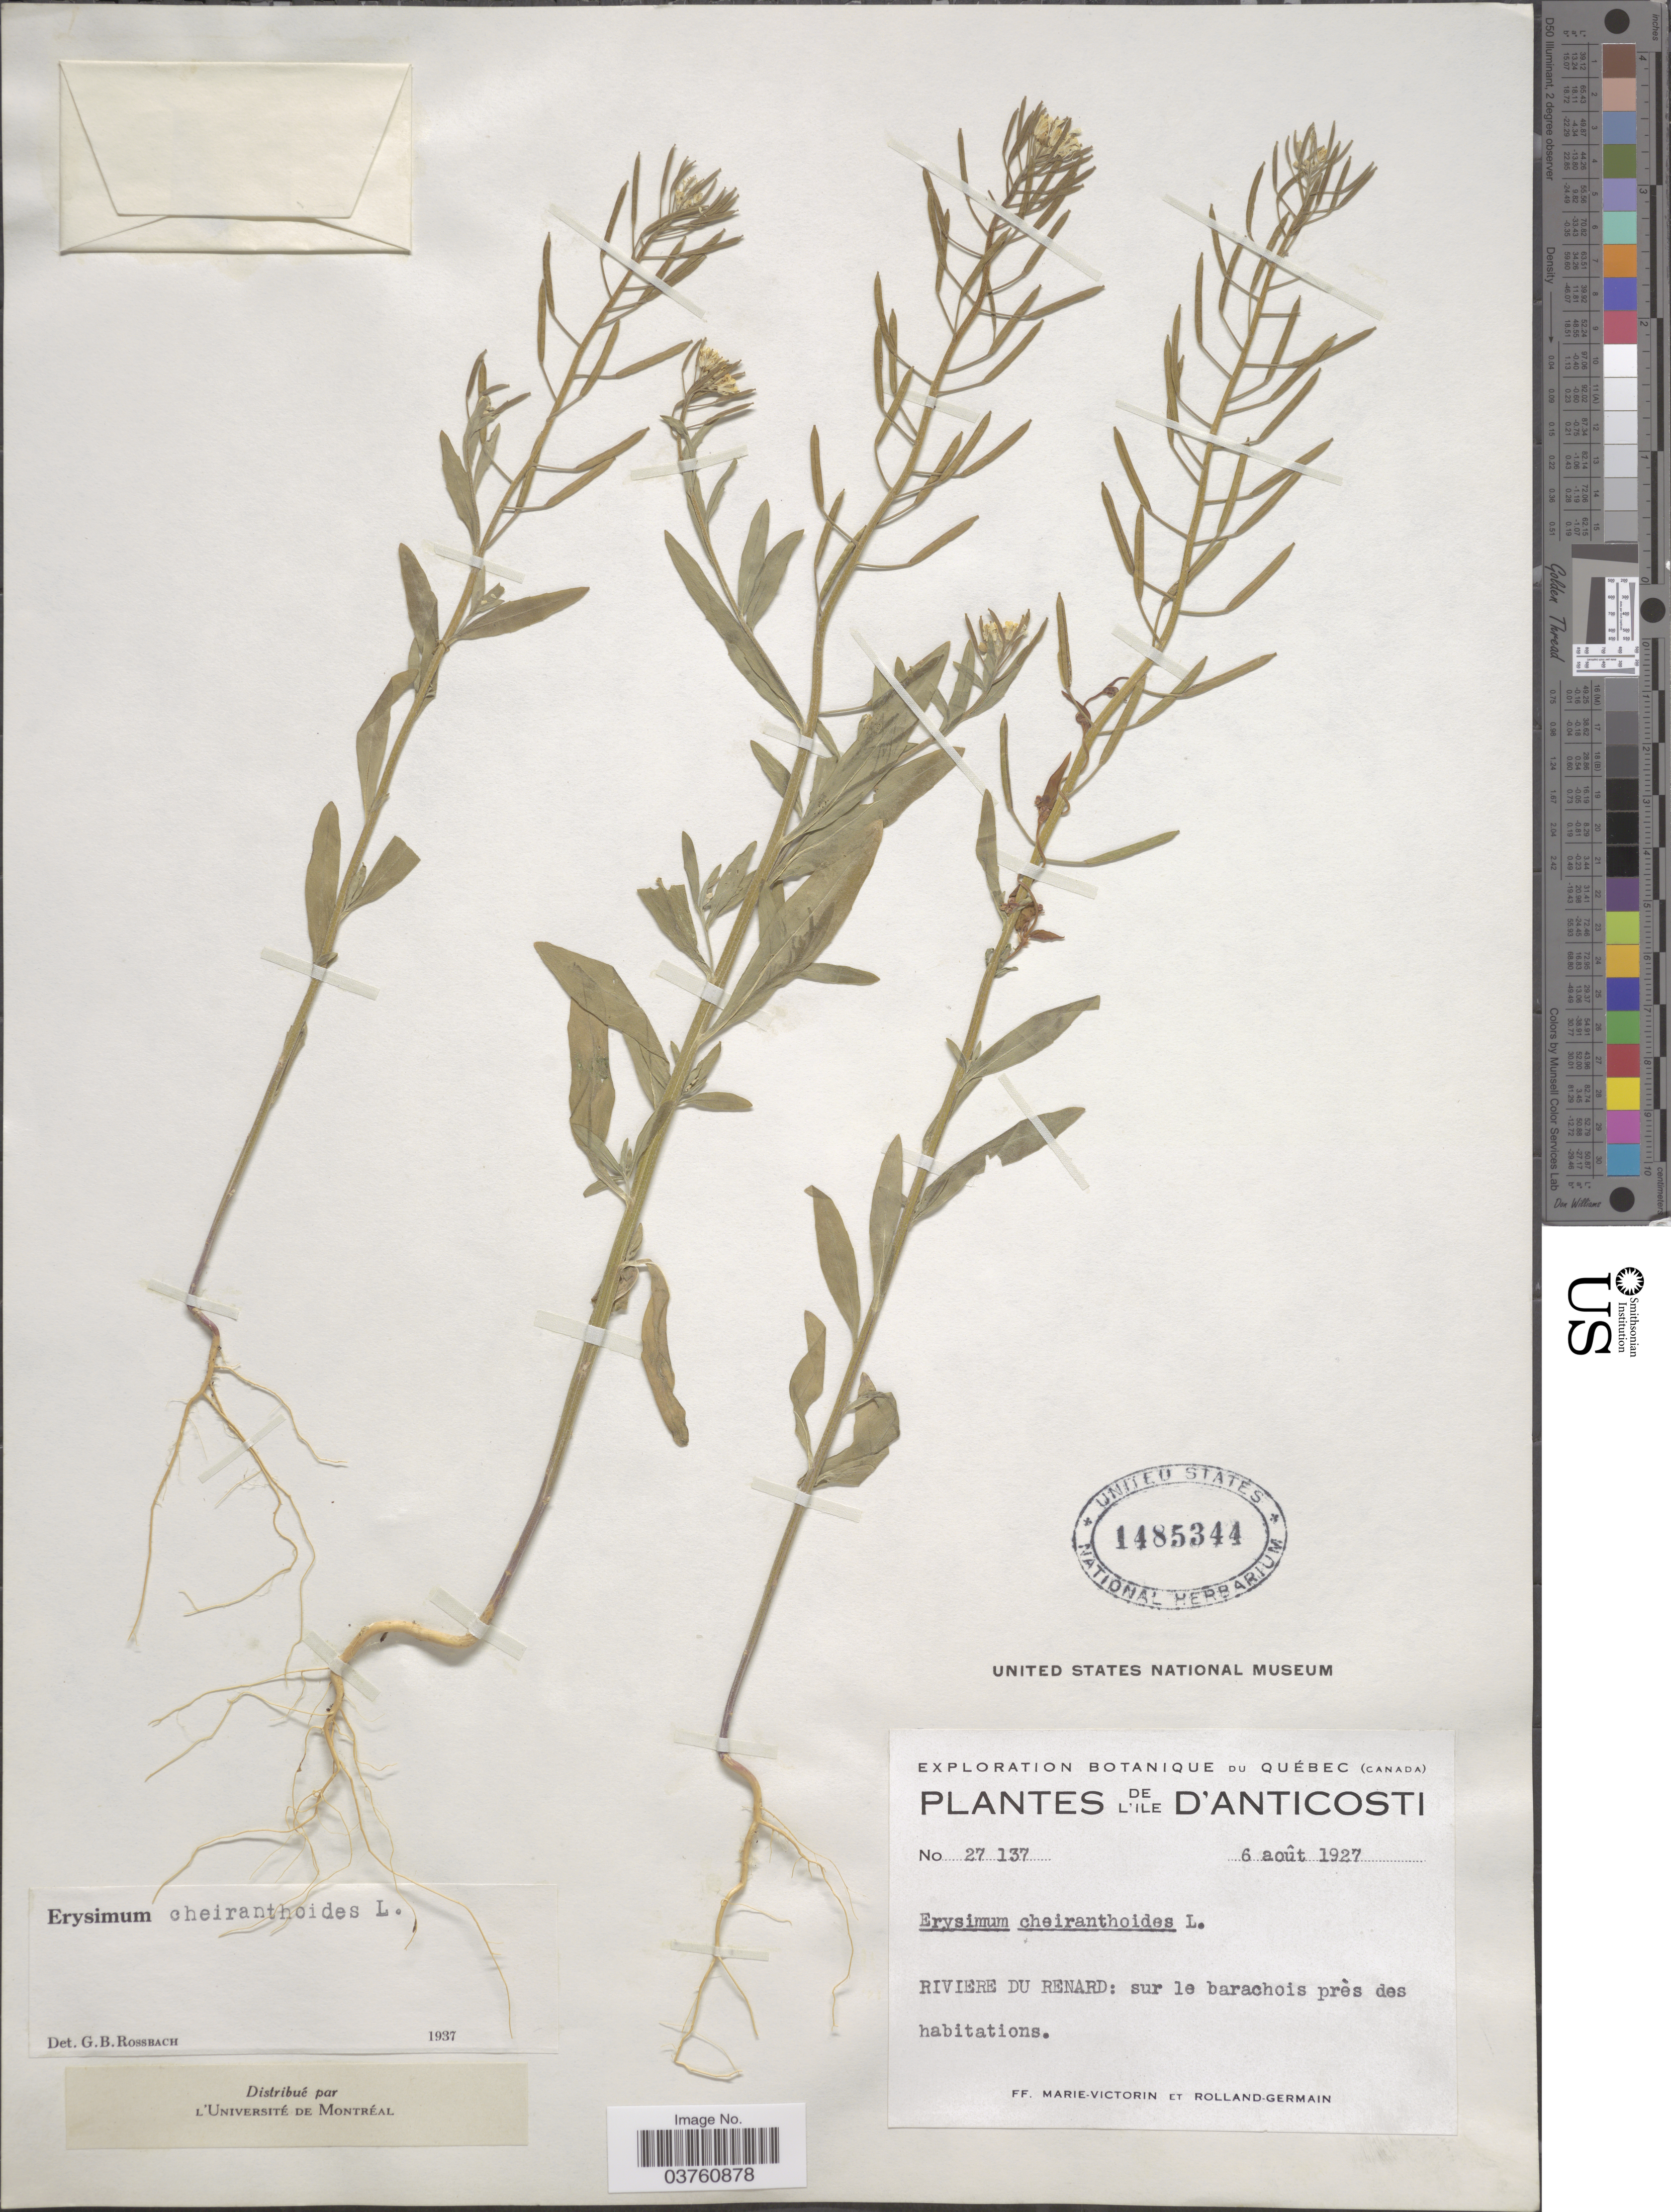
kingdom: Plantae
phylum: Tracheophyta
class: Magnoliopsida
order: Brassicales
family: Brassicaceae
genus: Erysimum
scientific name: Erysimum cheiranthoides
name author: L.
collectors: F. Marie-Victorin & Rolland-Germain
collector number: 27137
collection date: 1927-08-06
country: Canada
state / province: Quebec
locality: L'ile D'Anticosti. Riviere du Renard: sur le barachois près des habitations.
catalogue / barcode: US 1485344